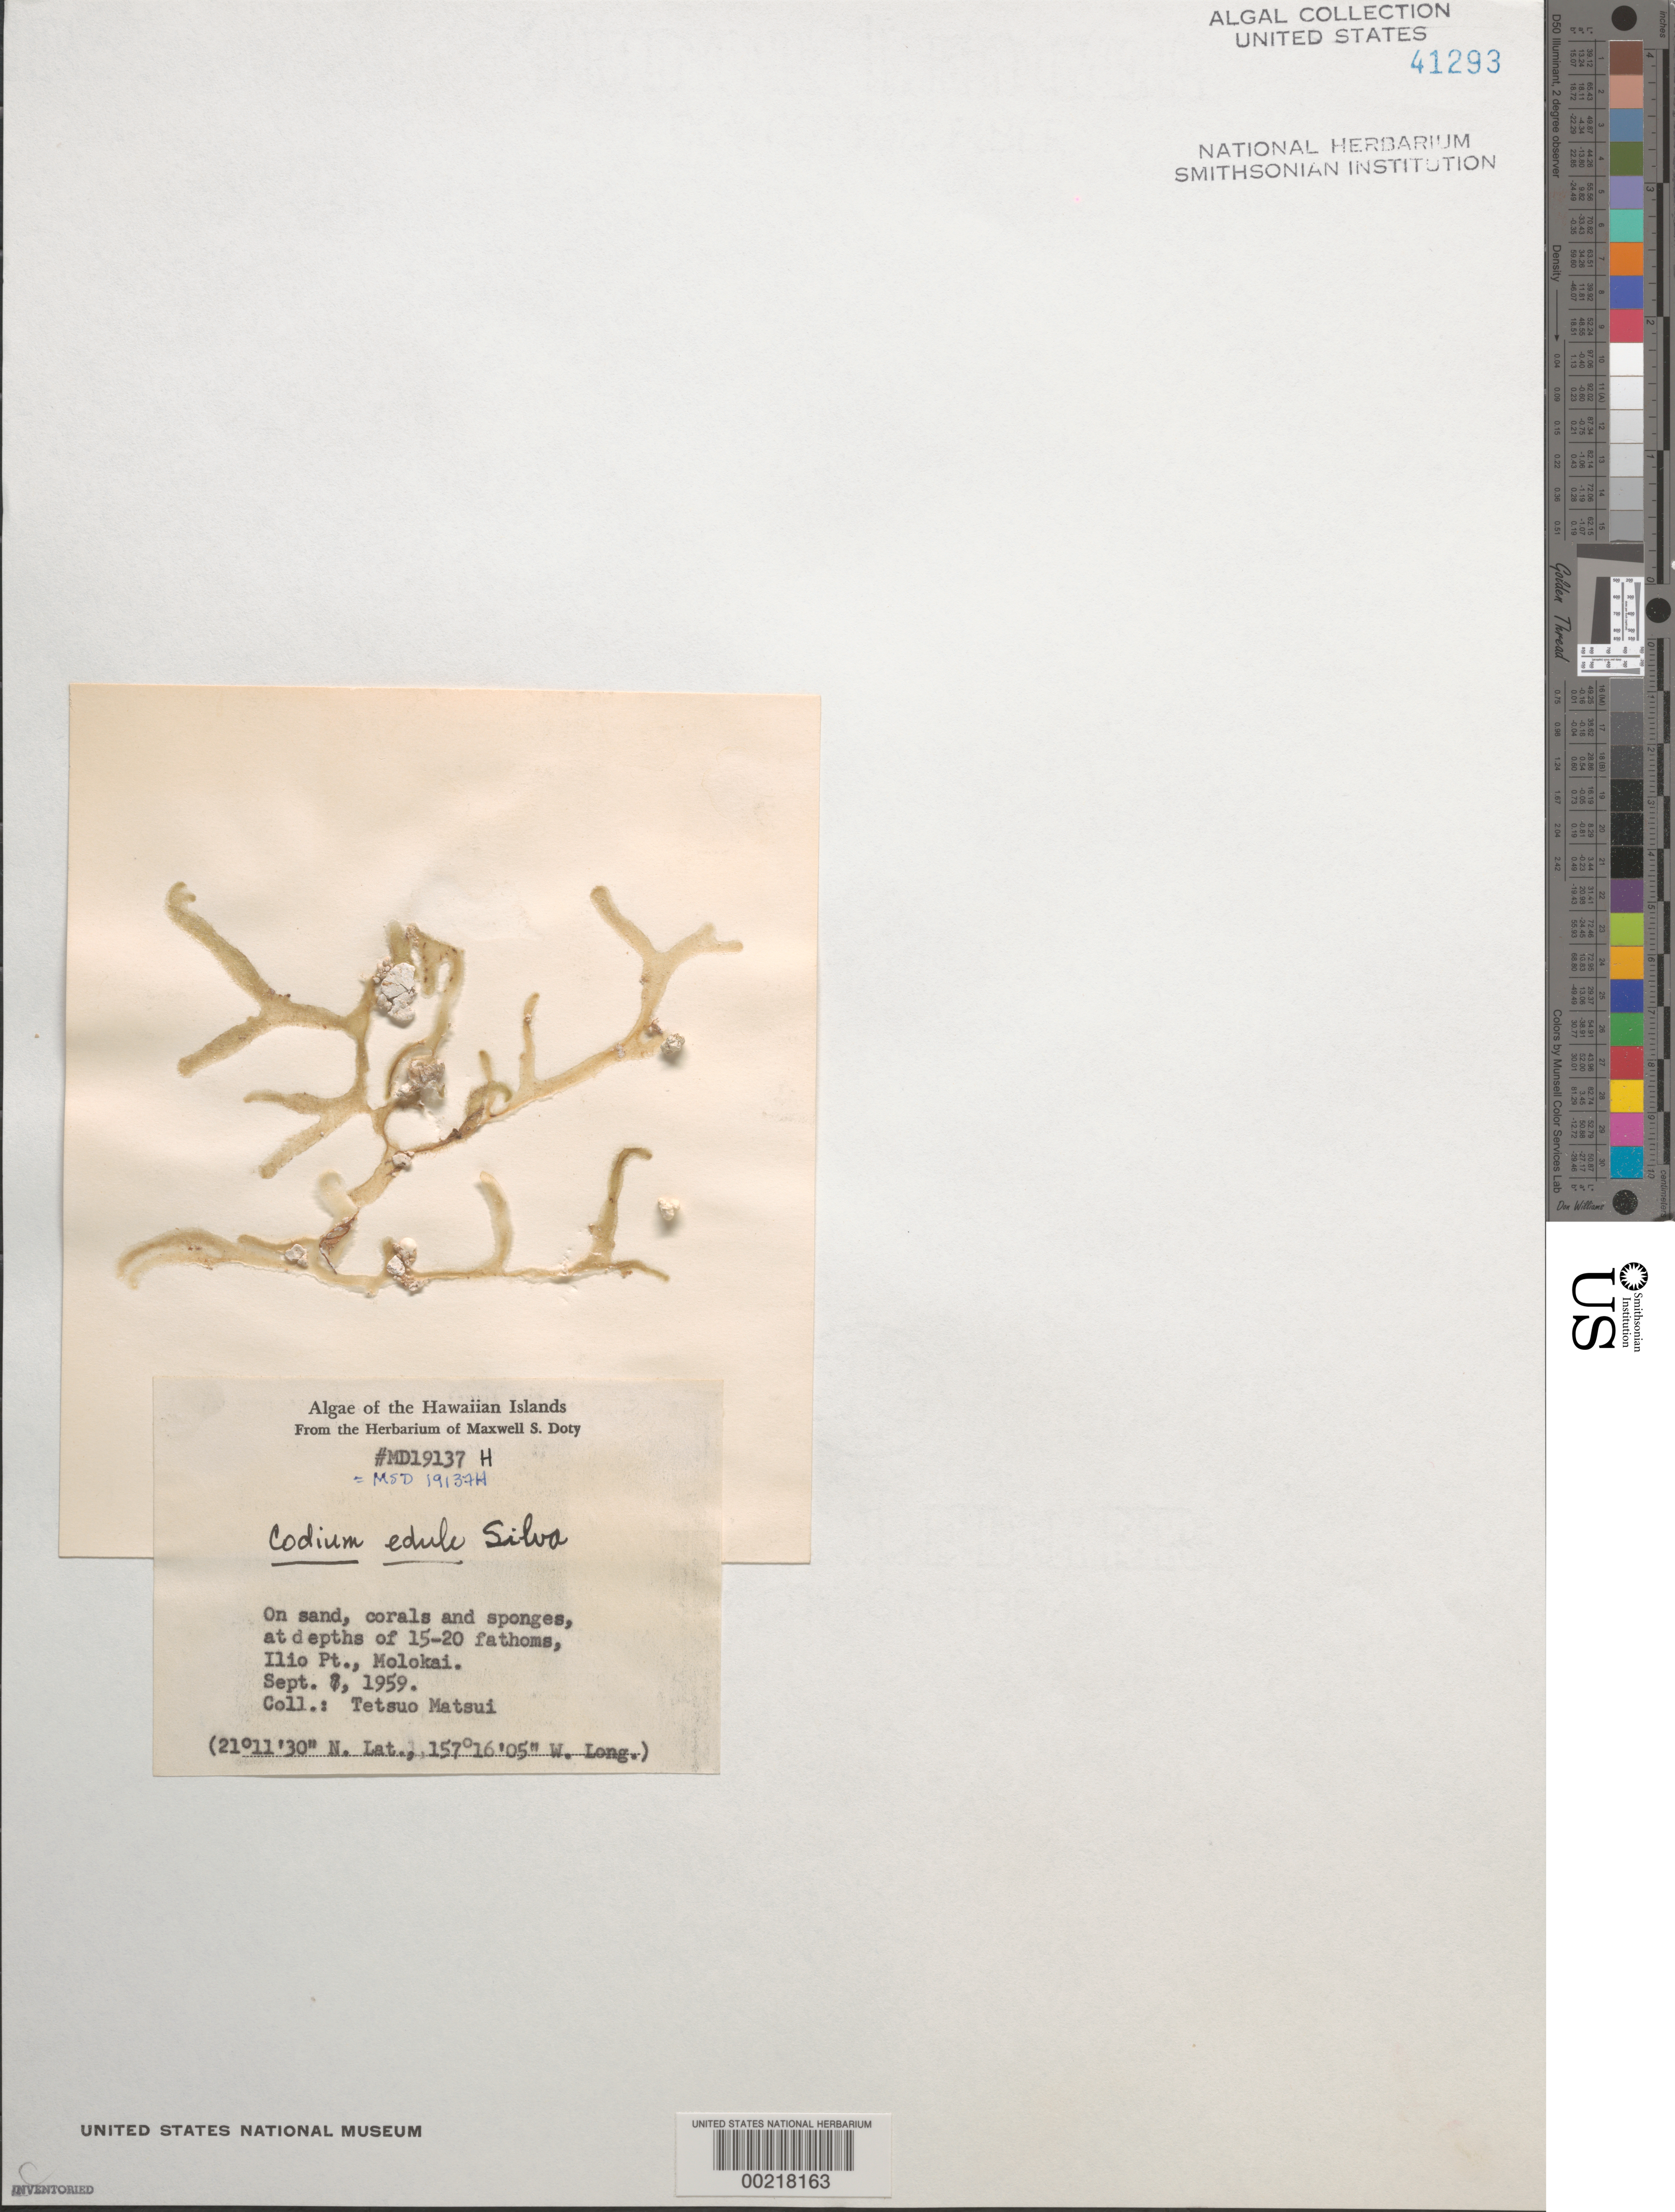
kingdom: Plantae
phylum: Chlorophyta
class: Ulvophyceae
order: Bryopsidales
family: Codiaceae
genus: Codium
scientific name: Codium edule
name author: P.C. Silva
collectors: T. Matsui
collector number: MSD 19137H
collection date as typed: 07 Sep 1959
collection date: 1959-09-07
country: United States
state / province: Hawaii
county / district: Maui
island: Moloka'i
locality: Ilio Point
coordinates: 21 11' 30" N, 157 16' 05" W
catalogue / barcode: US 41293